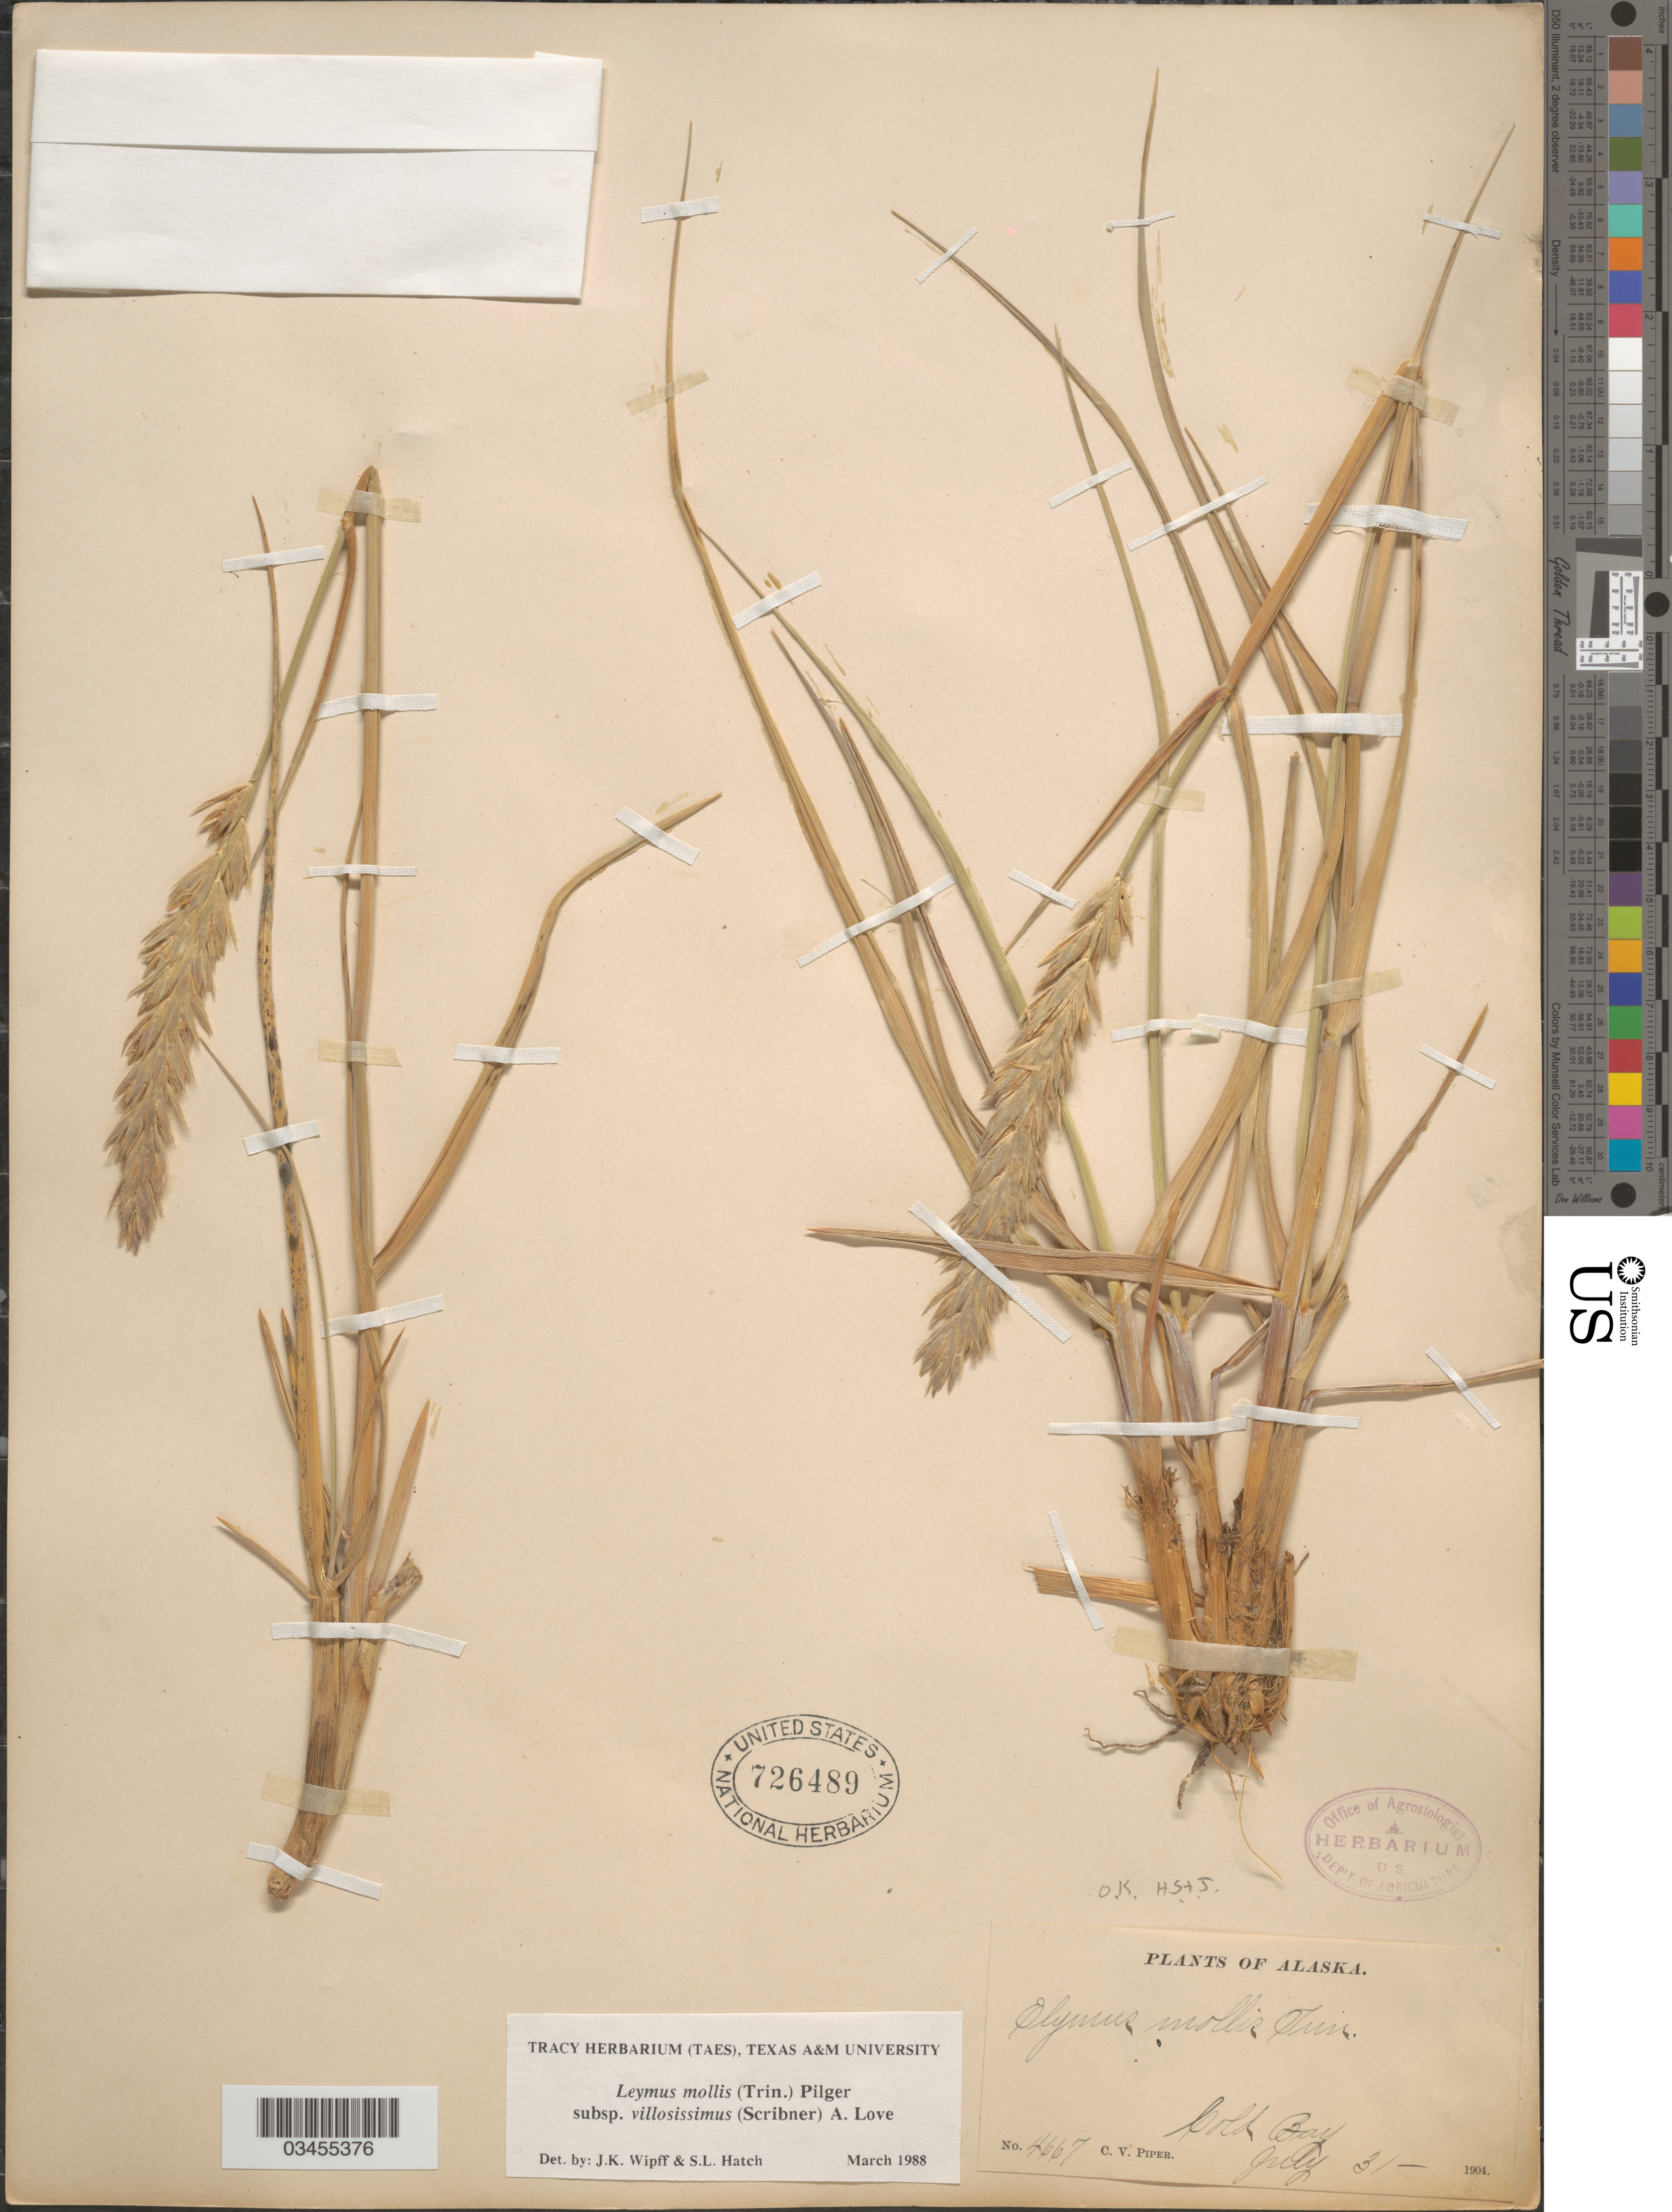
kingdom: Plantae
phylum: Tracheophyta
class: Liliopsida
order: Poales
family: Poaceae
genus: Leymus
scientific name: Leymus mollis subsp. villosissimus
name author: (Scribn.) Á. Löve & D. Löve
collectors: C. V. Piper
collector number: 4667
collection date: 1904-07-31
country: United States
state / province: Alaska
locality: Cold Bay.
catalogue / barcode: US 726489